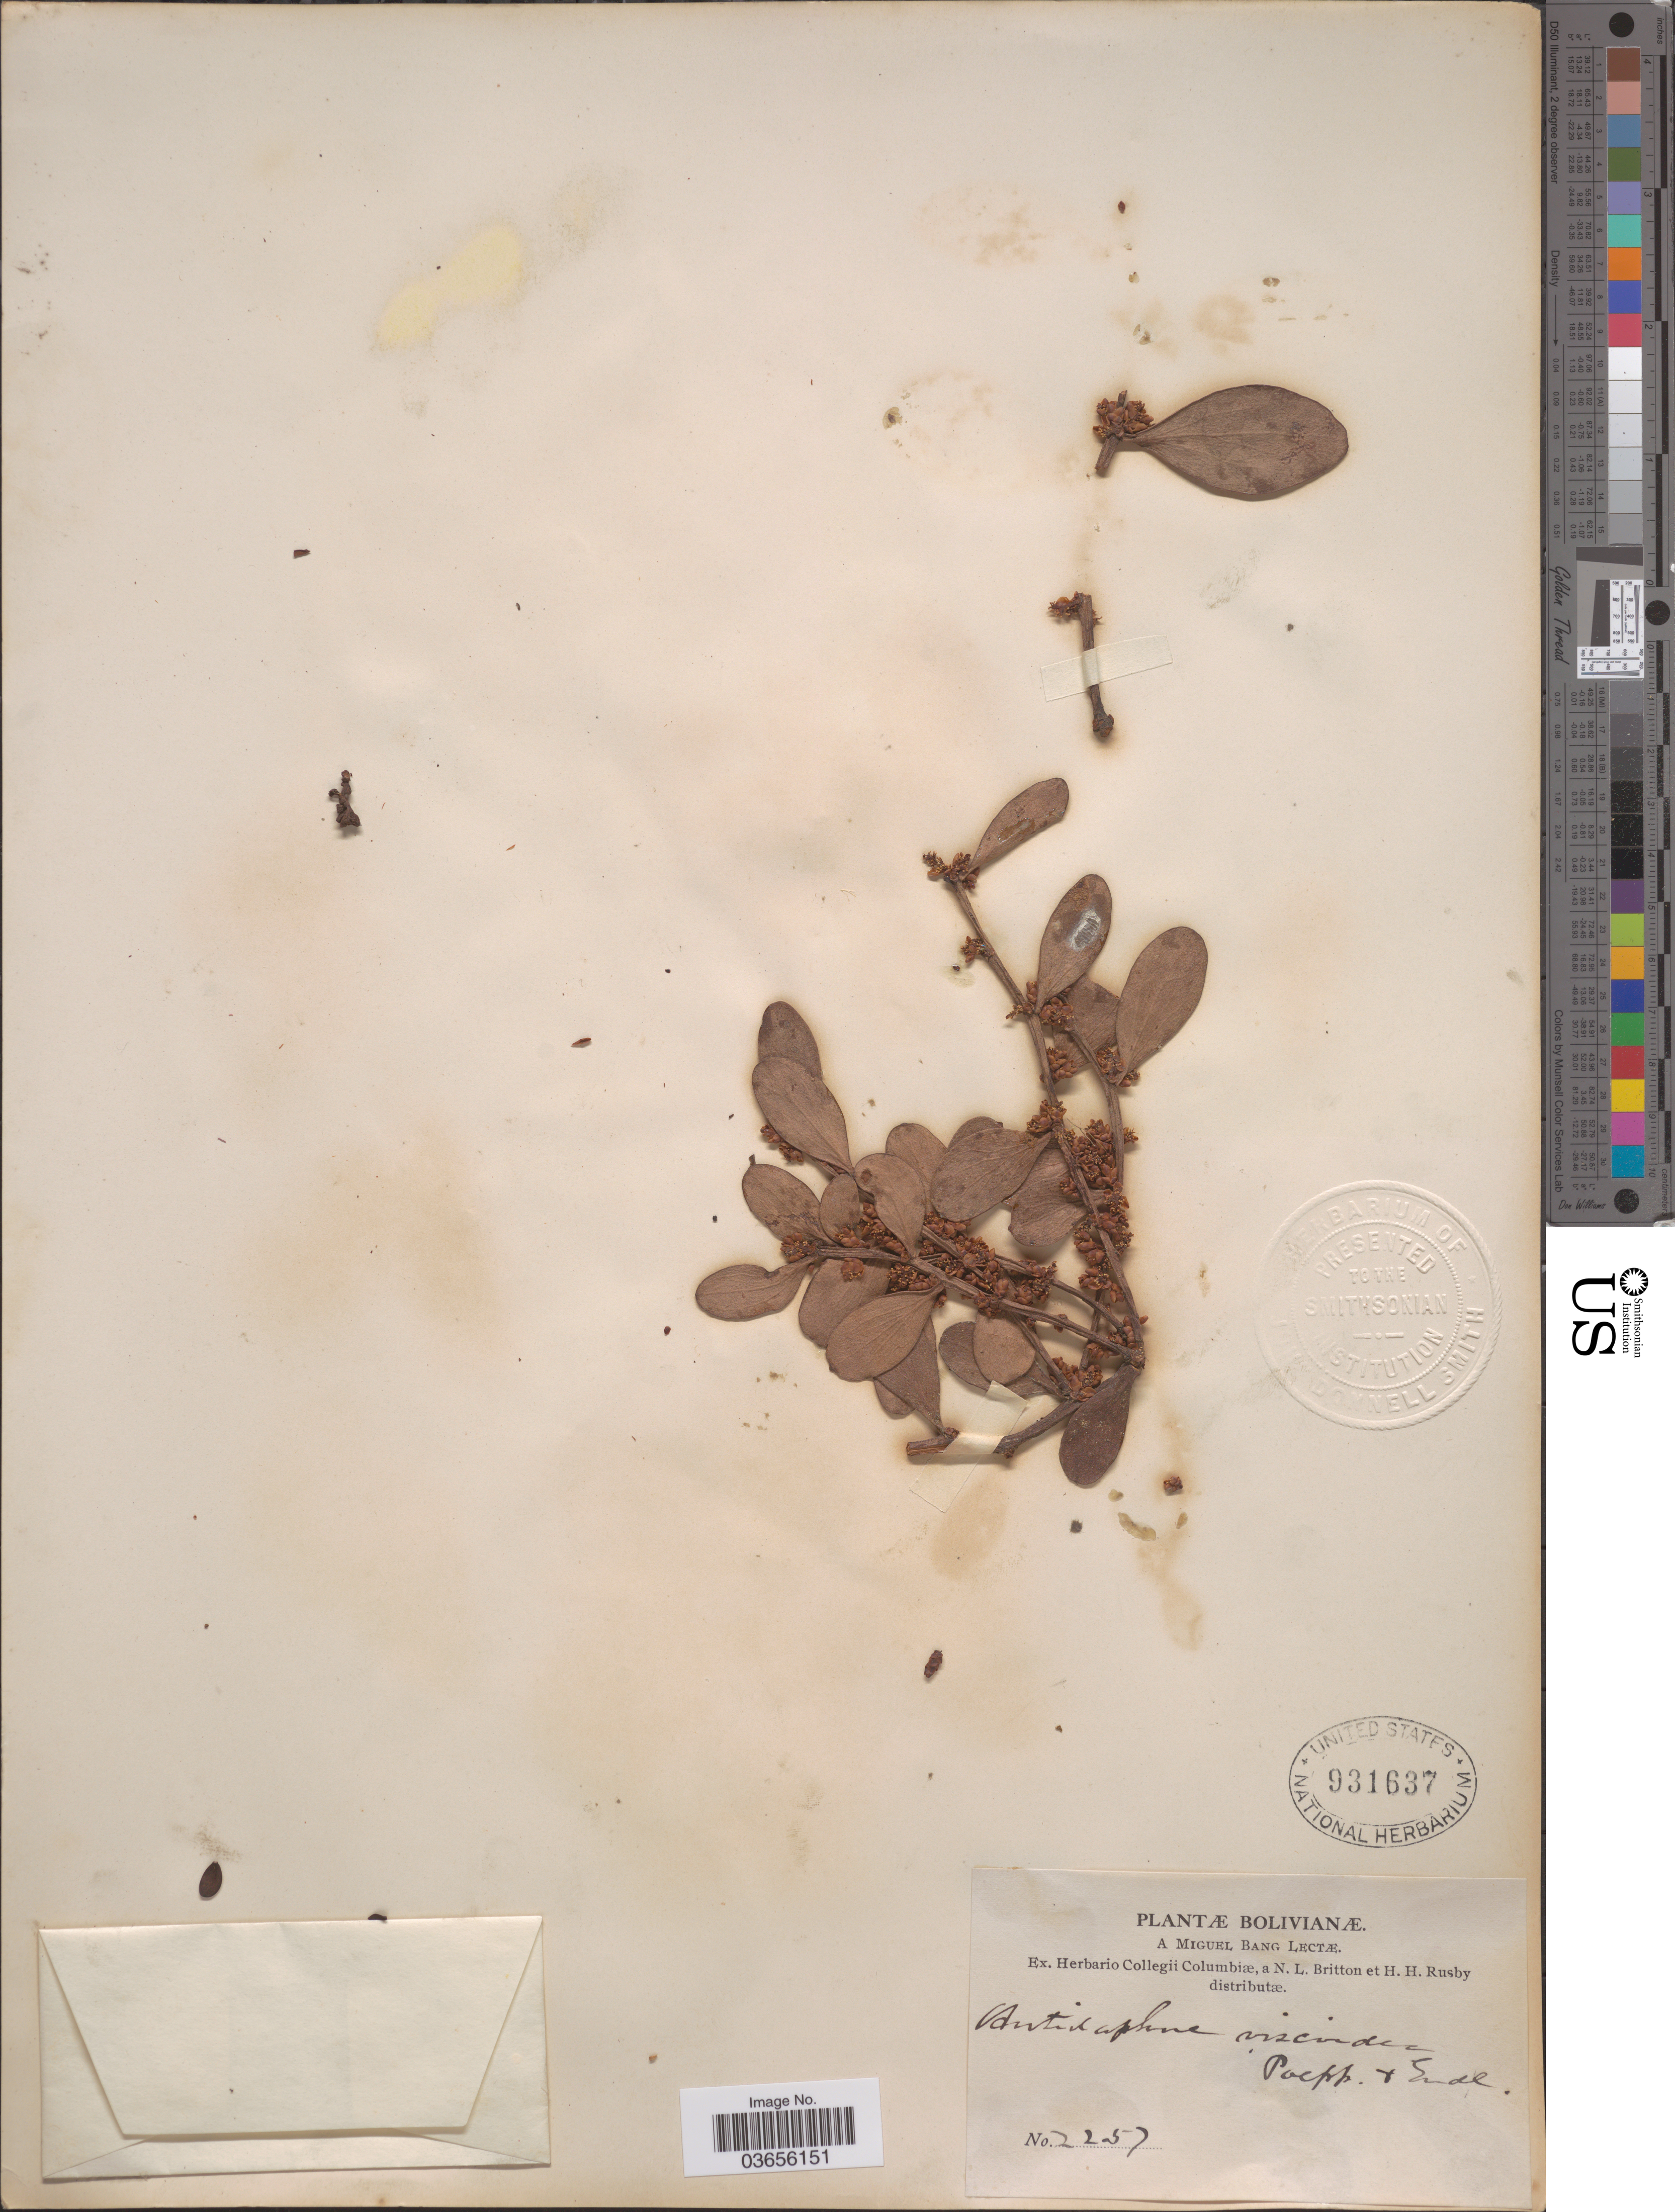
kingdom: Plantae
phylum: Tracheophyta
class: Magnoliopsida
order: Santalales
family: Santalaceae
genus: Antidaphne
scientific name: Antidaphne viscoidea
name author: Poepp. & Endl.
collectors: M. Bang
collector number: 2257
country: Bolivia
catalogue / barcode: US 931637